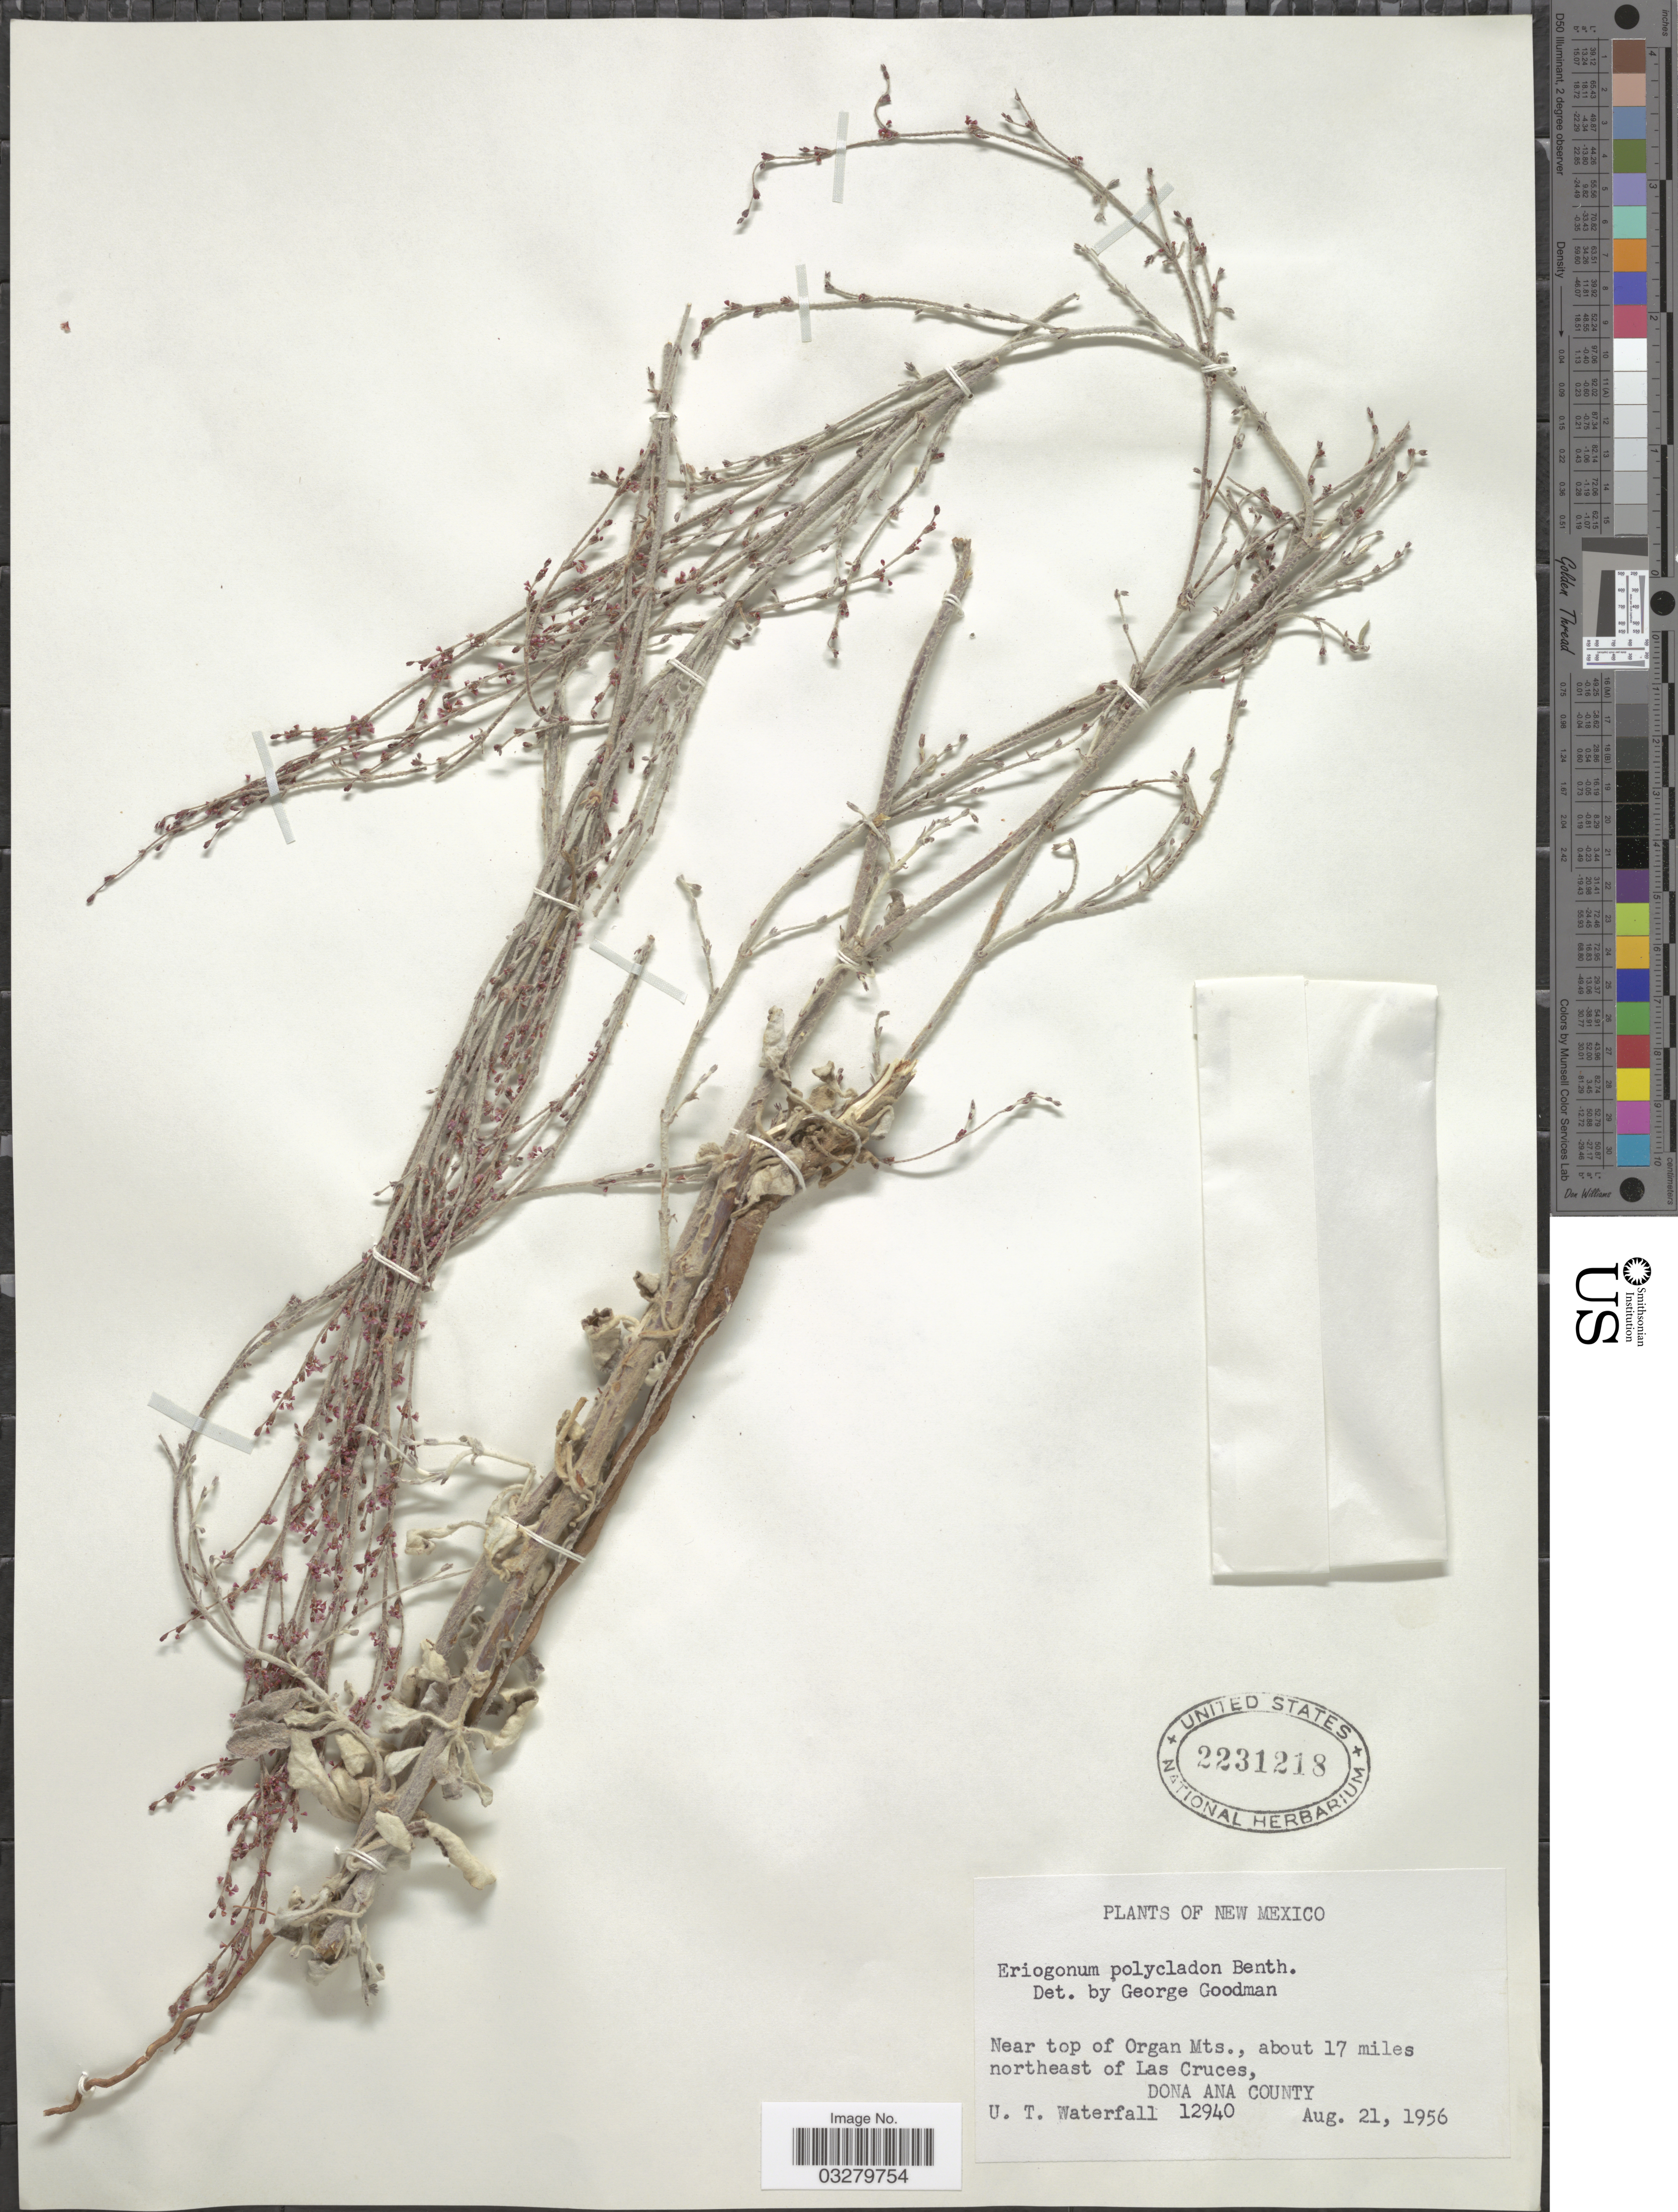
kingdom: Plantae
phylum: Tracheophyta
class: Magnoliopsida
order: Caryophyllales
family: Polygonaceae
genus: Eriogonum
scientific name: Eriogonum polycladon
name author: Benth.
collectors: U. T. Waterfall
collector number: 12940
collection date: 1956-08-21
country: United States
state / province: New Mexico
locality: Near top of Organ Mts., about 17 miles northeast of Las Cruces, Dona Ana County.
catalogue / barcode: US 2231218